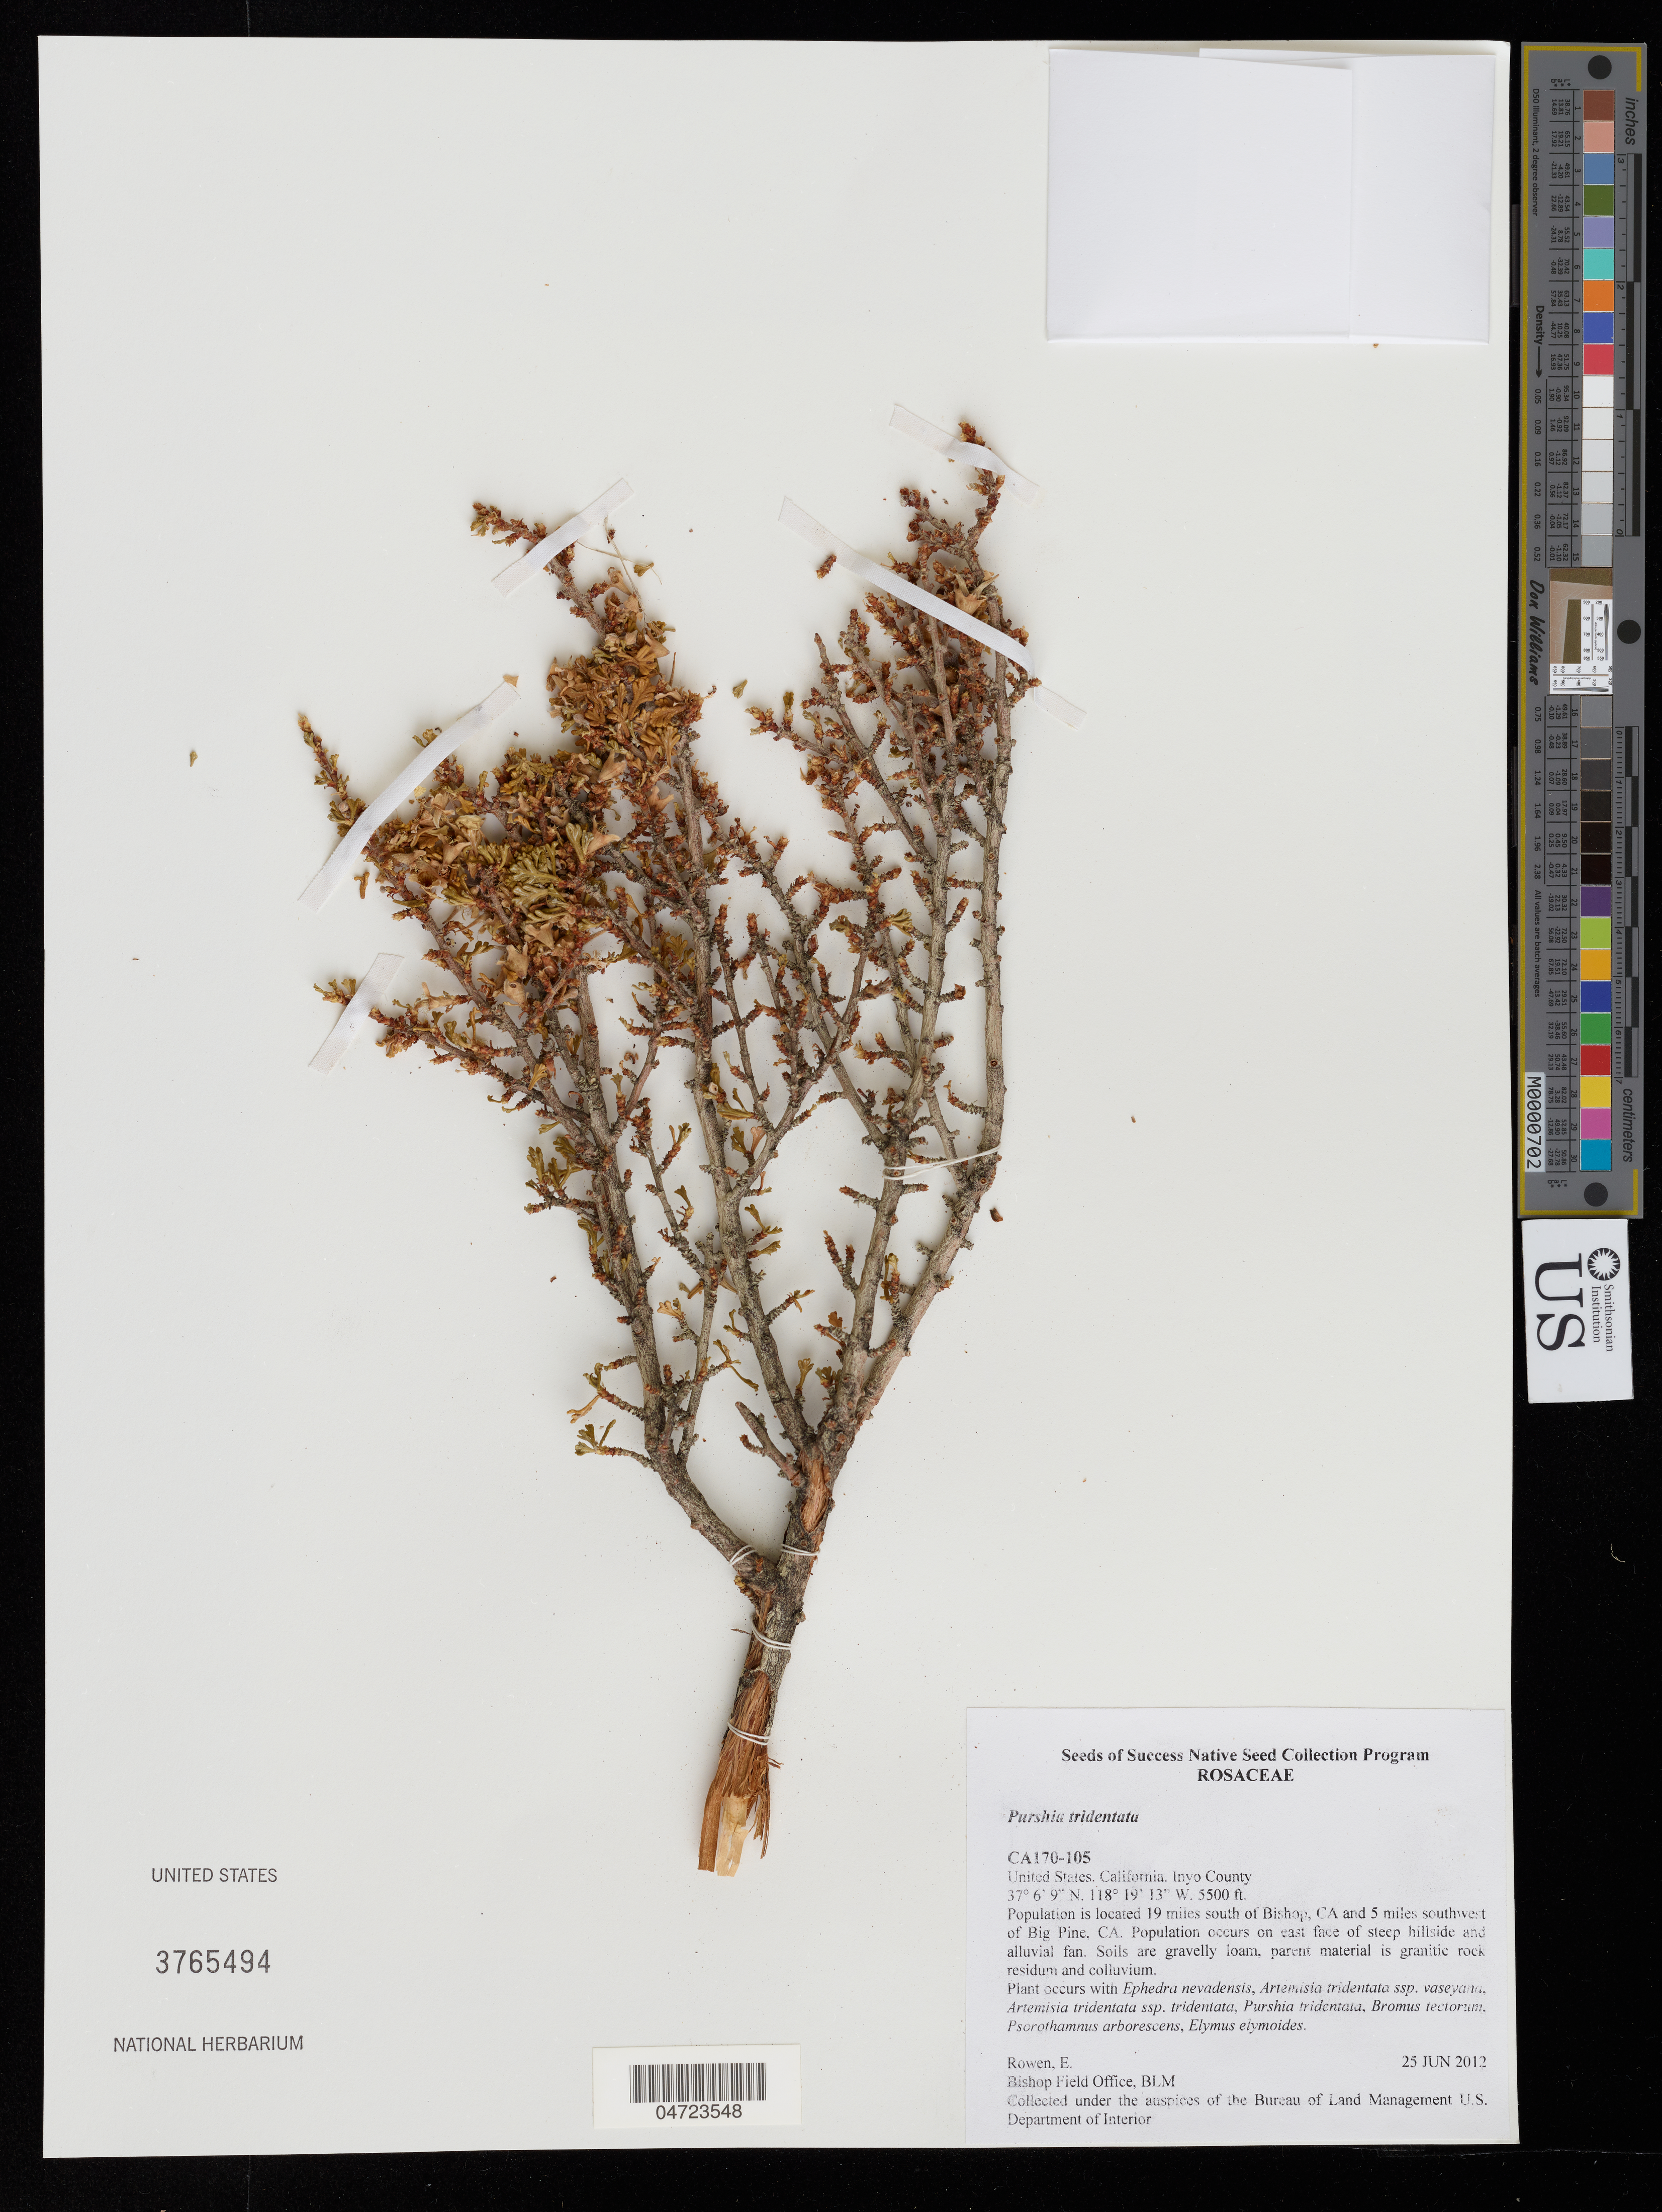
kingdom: Plantae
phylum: Tracheophyta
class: Magnoliopsida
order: Rosales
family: Rosaceae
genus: Purshia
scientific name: Purshia tridentata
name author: (Pursh) DC.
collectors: E. Rowen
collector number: CA170-105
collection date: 2012-06-25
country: United States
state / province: California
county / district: Inyo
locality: Inyo County. Population is located 19 miles south of Bishop, CA and 5 miles southwest of Big Pine. CA. Population occurs on east face of steep hillside and alluvial fan.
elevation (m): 1676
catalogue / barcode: US 3765494